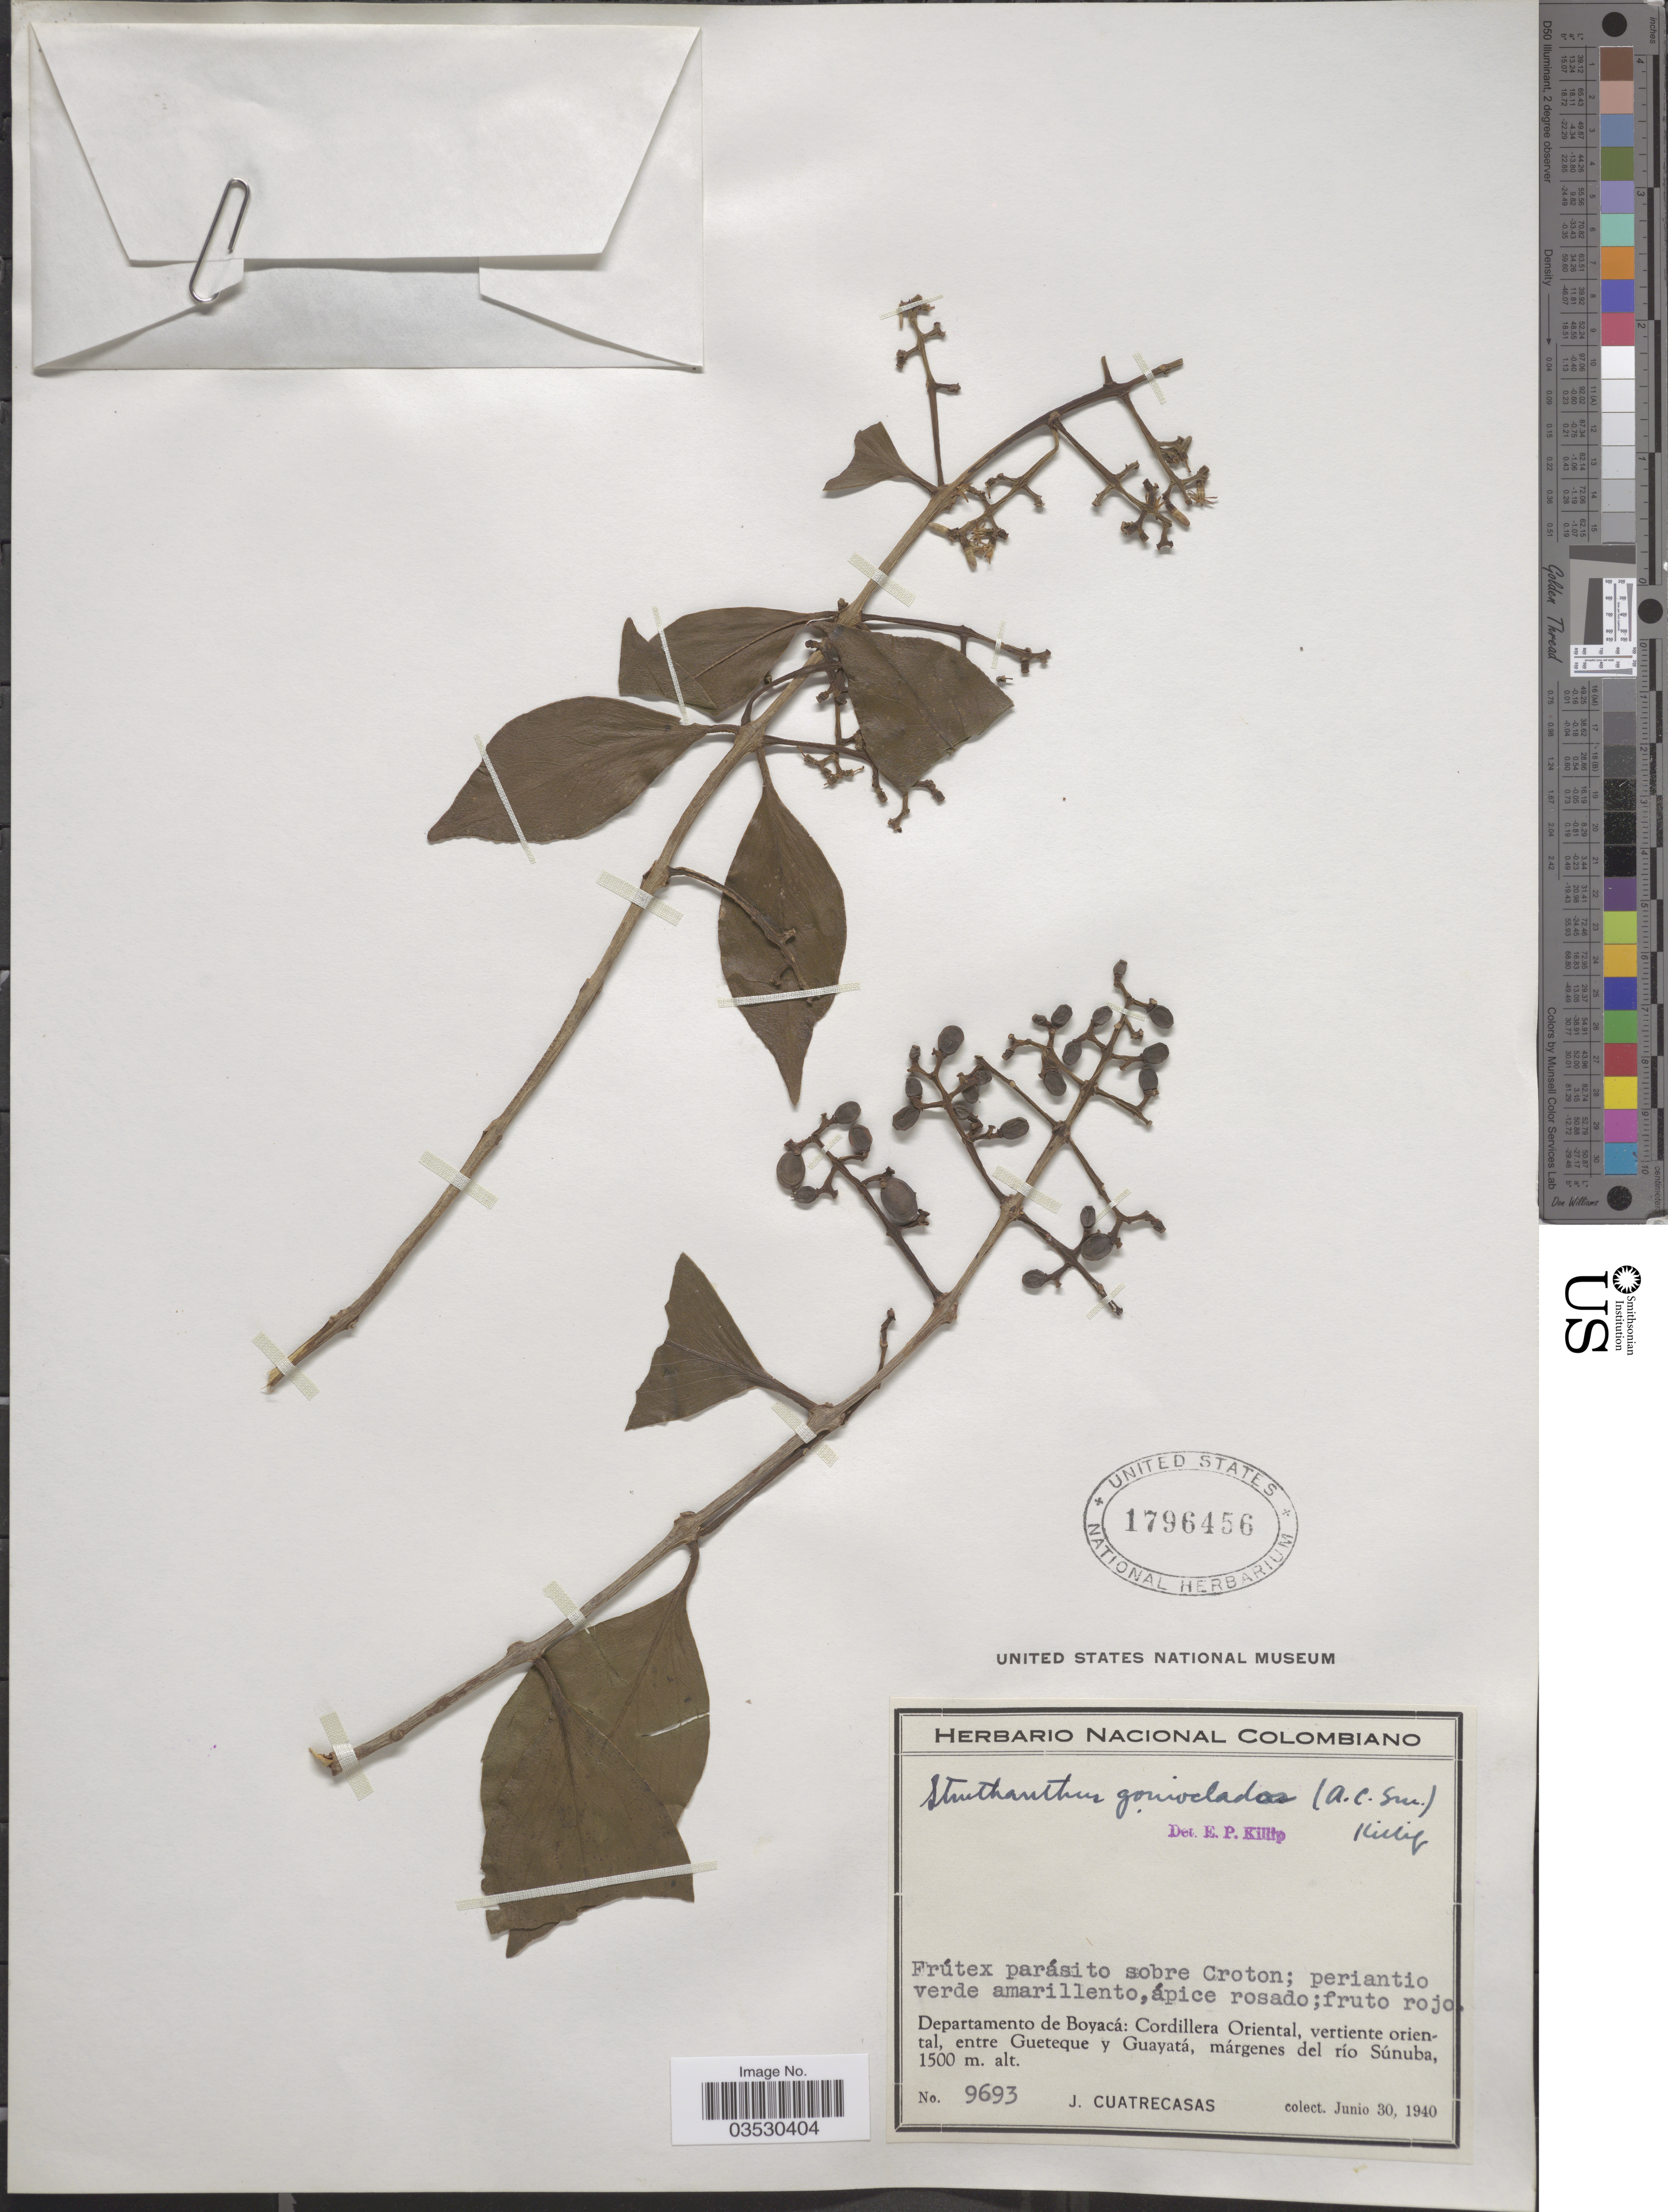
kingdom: Plantae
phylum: Tracheophyta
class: Magnoliopsida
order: Santalales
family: Loranthaceae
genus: Phthirusa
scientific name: Phthirusa gonioclada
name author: A.C. Sm.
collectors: J. Cuatrecasas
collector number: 9693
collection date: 1940-06-30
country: Colombia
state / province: Boyacá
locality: Departamento de Boyacá: Cordillera Oriental, vertiente oriental, entre Gueteque y Guayatá, márgenes del río Súnuba.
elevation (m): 1500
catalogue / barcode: US 1796456